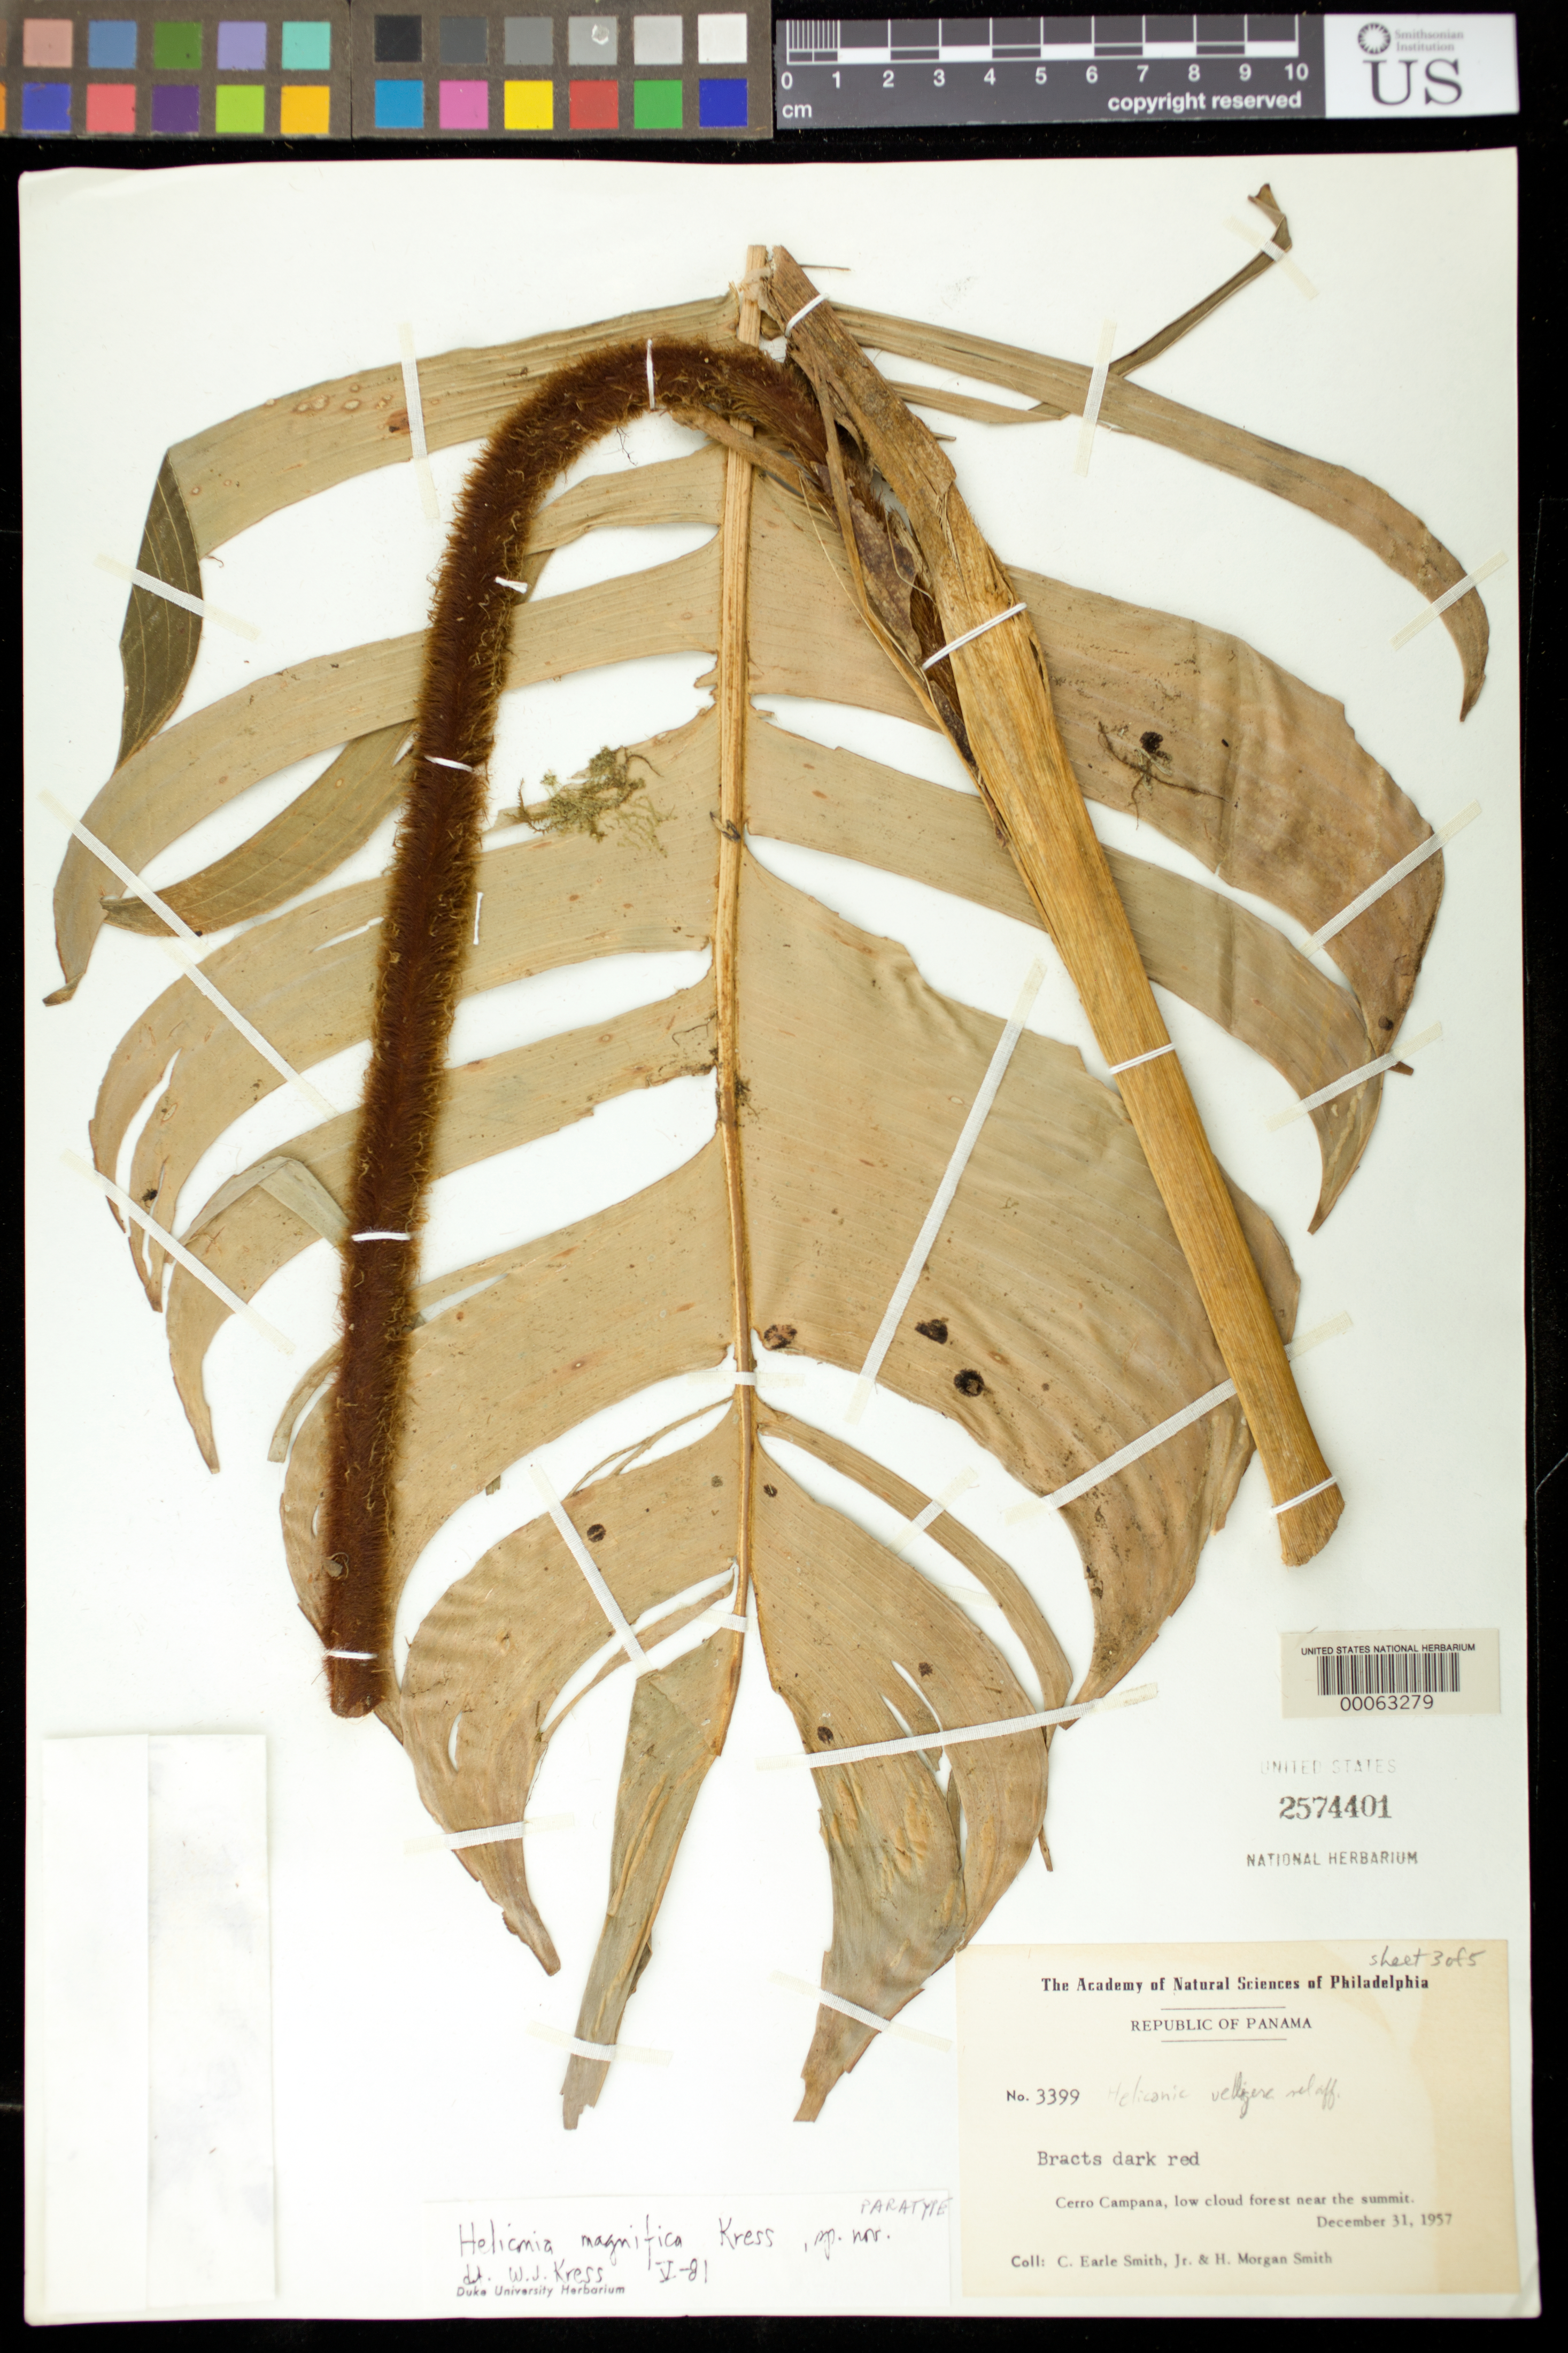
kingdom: Plantae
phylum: Tracheophyta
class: Liliopsida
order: Zingiberales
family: Heliconiaceae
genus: Heliconia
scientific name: Heliconia magnifica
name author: W.J. Kress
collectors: C. E. Smith Jr. & H. M. Smith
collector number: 3399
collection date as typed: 31 Dec 1957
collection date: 1957-12-31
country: Panama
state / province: Panamá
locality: Cerro Campana, low cloud forest near summit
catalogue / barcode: US 2574401